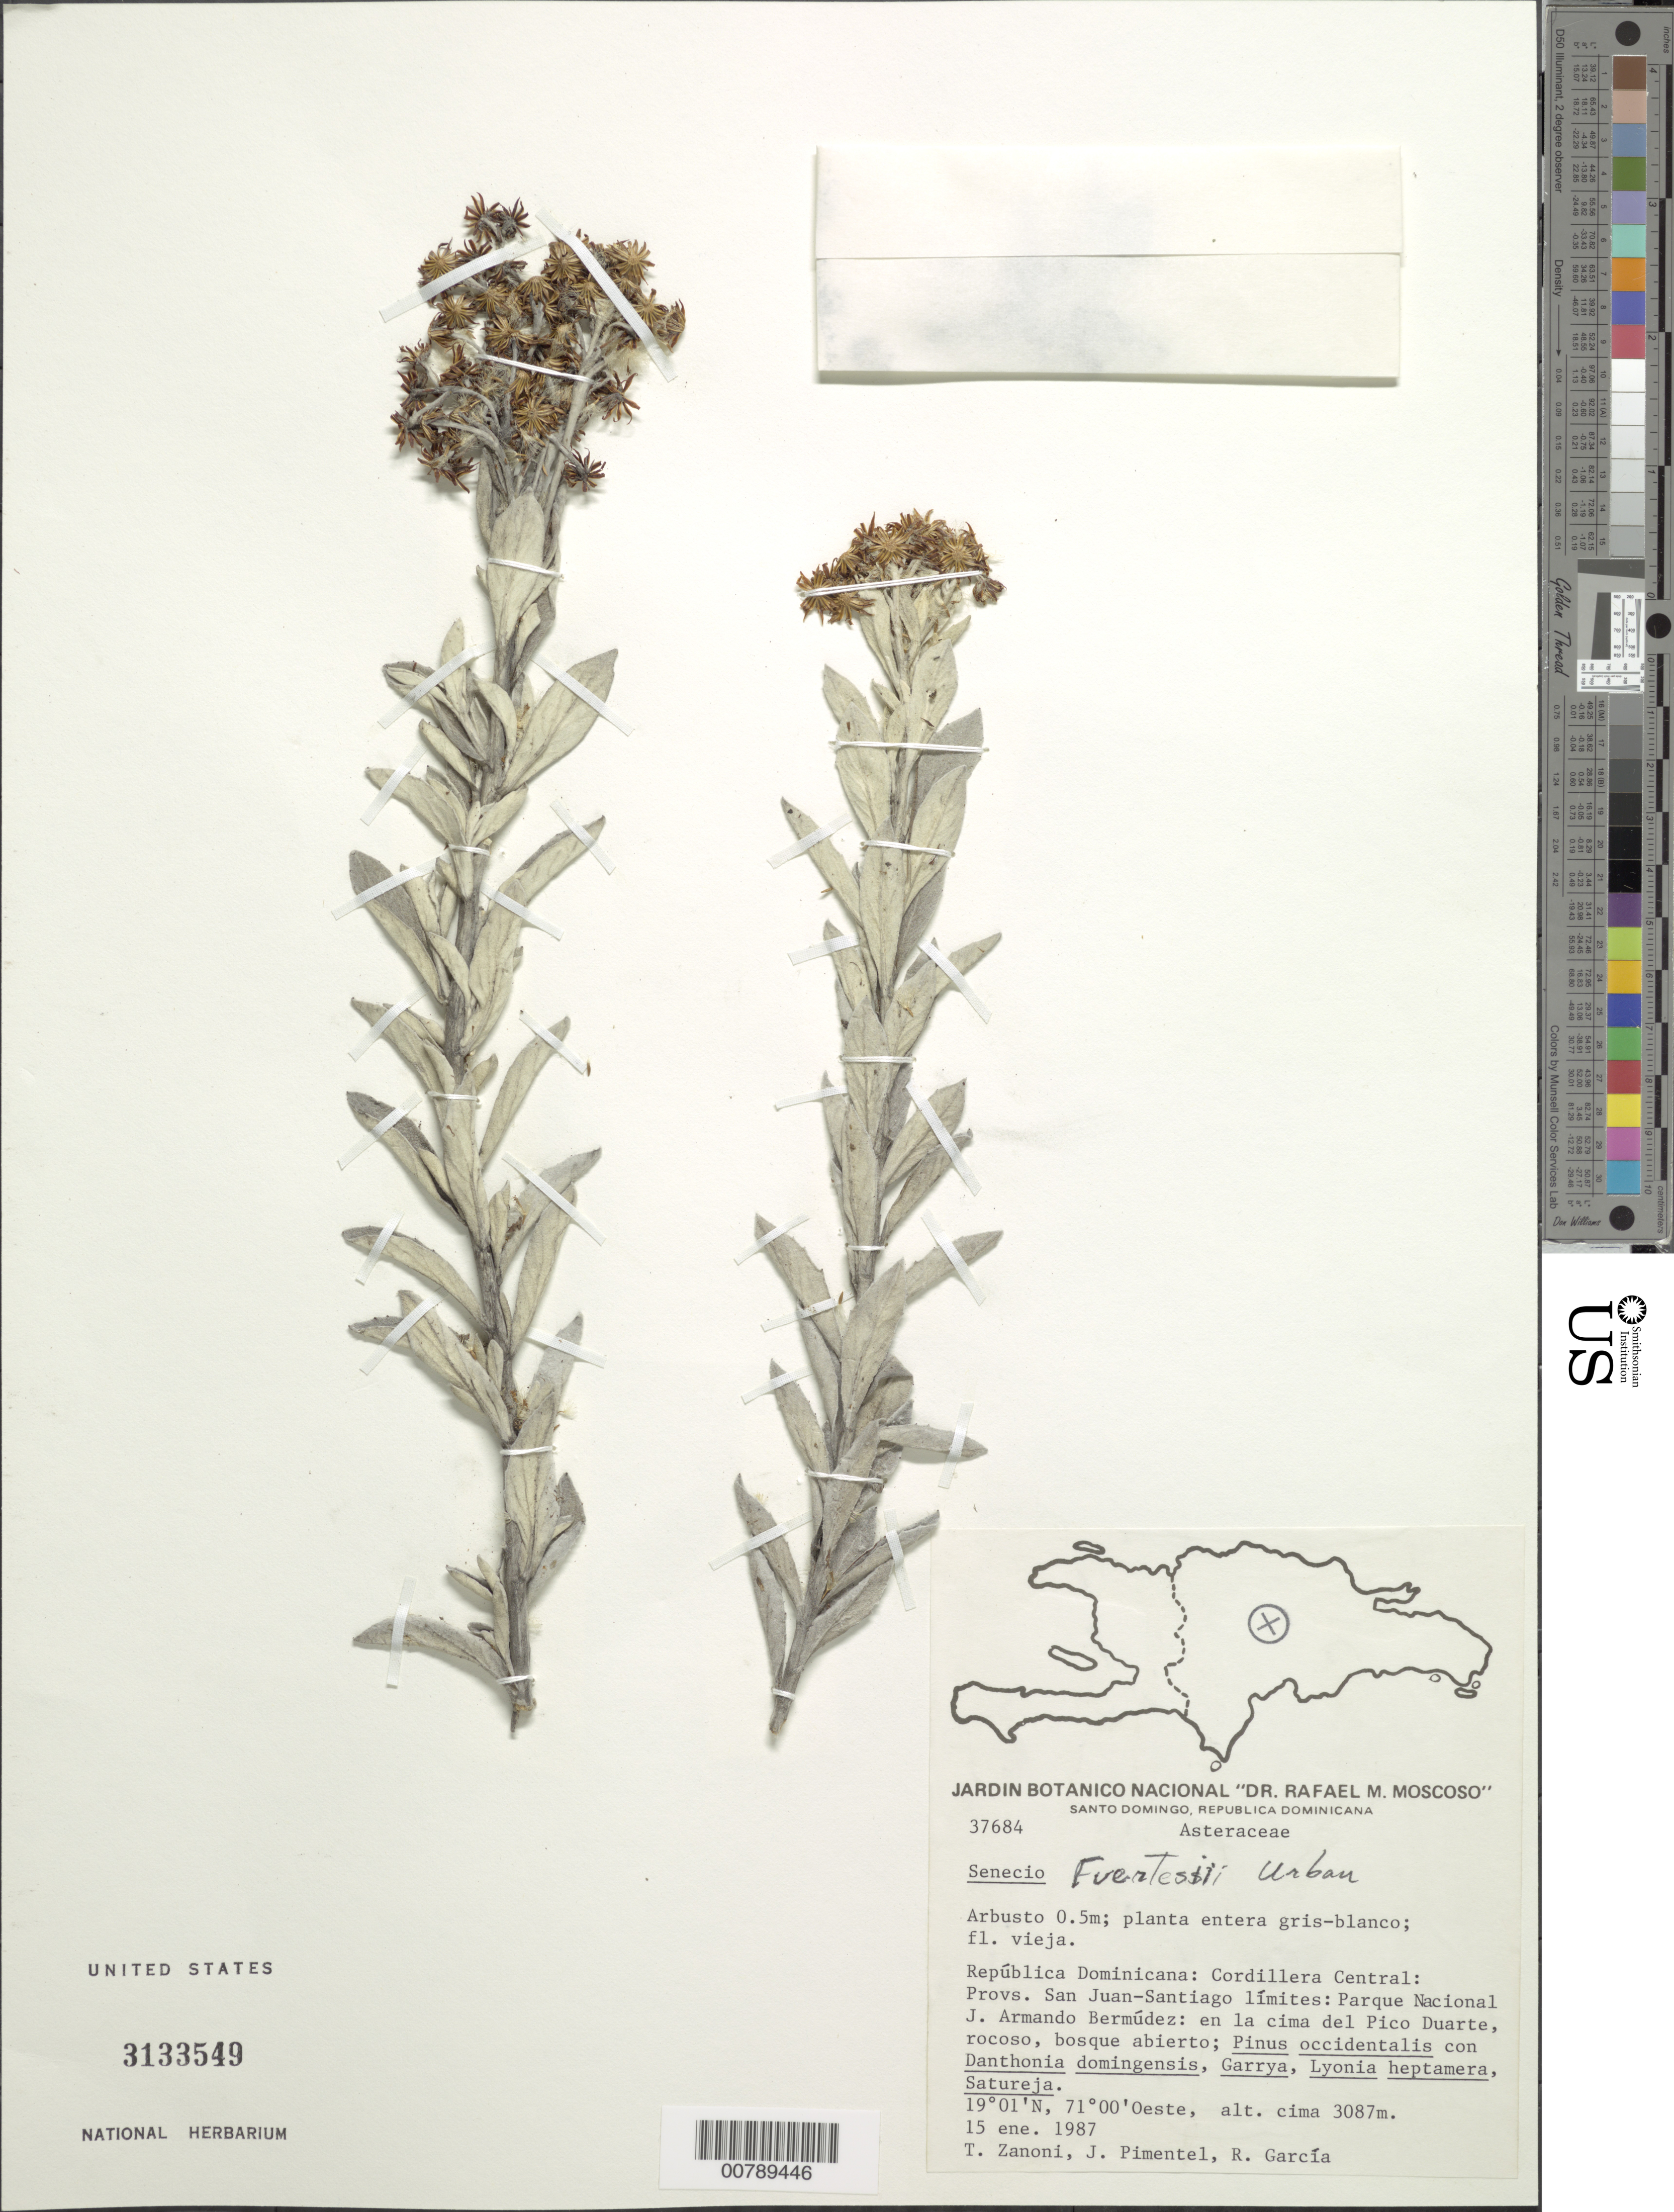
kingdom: Plantae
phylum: Tracheophyta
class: Magnoliopsida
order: Asterales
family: Asteraceae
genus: Senecio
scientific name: Senecio fuertesii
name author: Urb.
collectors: T. A. Zanoni, J. Pimentel & R. G. García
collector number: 37684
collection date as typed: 15 Jan 1987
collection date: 1987-01-15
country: Dominican Republic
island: Hispaniola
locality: Cordillera Central: provincias San Juan-Santiago límites: Paque Nacional J. Armando Bermúdez, en la cima del Pico Duarte, rocoso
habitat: Bosque abierto, con Pinus occidentalis, Danthonia domingensis, Garrya, Lyonia heptamera, Satureja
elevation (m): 3087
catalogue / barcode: US 3133549